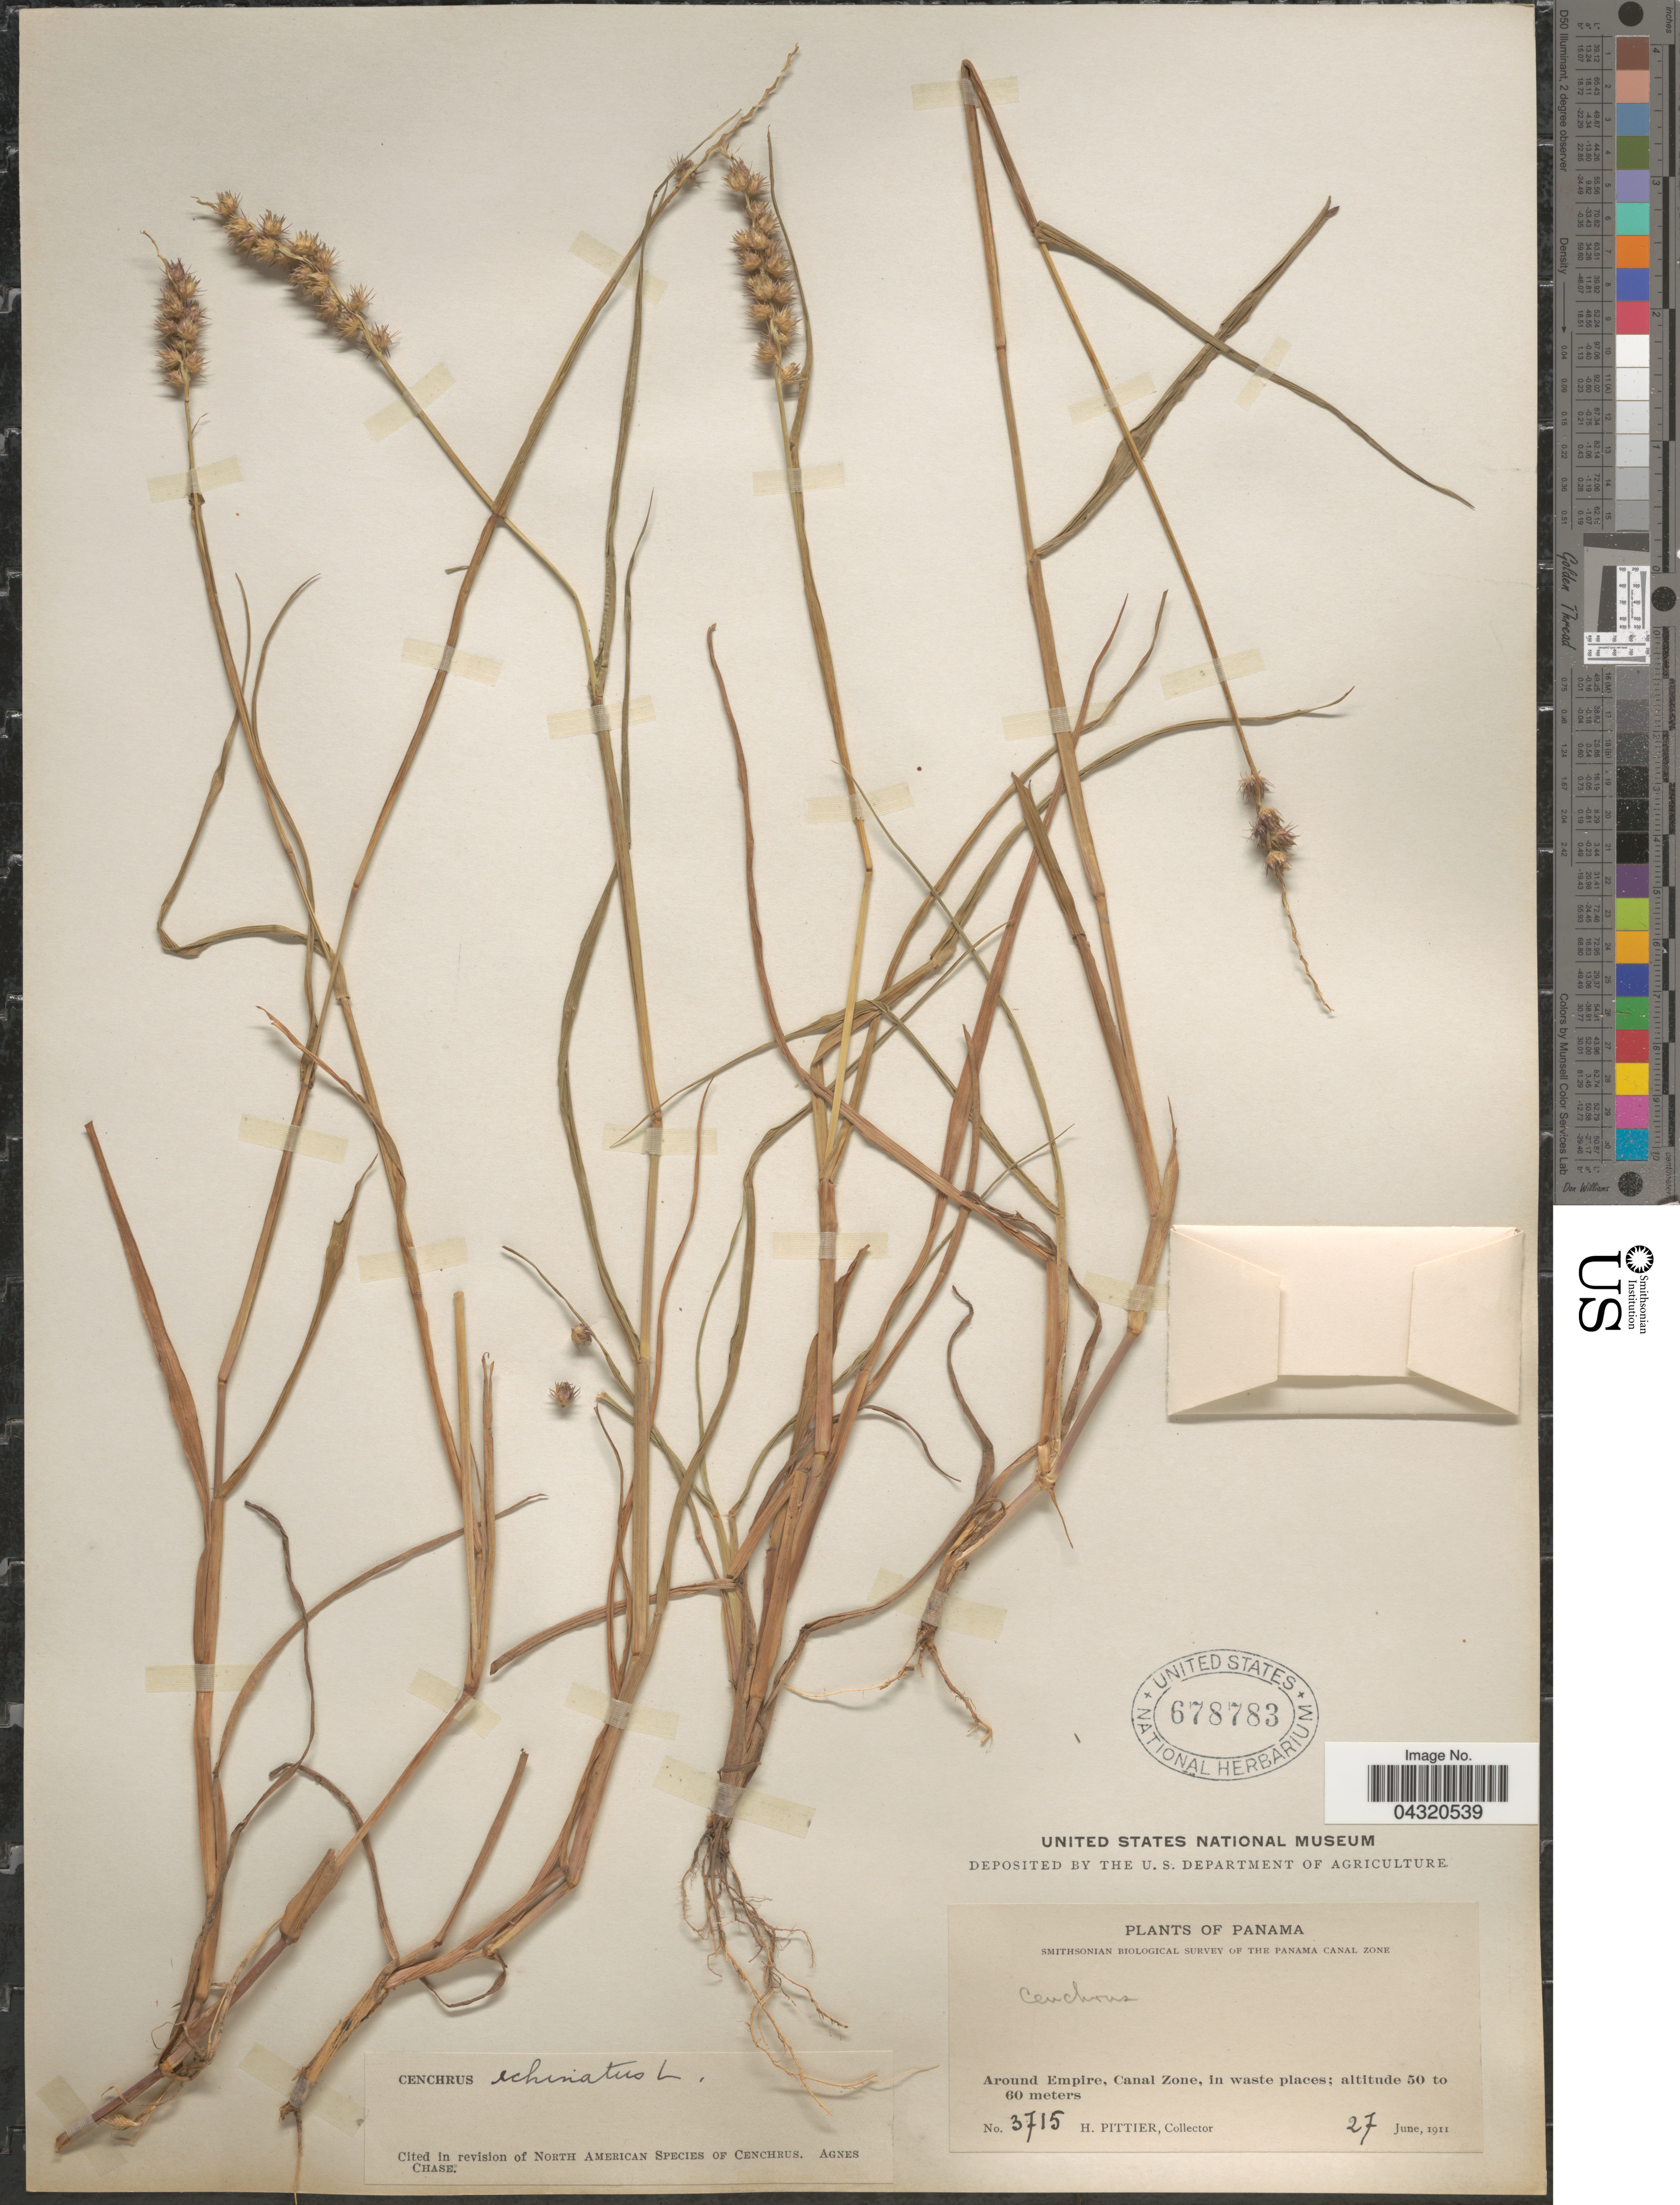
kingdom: Plantae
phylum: Tracheophyta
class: Liliopsida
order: Poales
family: Poaceae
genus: Cenchrus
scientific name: Cenchrus echinatus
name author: L.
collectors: H. F. Pittier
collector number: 3715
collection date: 1911-06-27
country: Panama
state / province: Colón / Panamá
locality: Smithsonian Biological Survey of the Panama Canal Zone. Around Empire, Canal Zone.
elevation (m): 50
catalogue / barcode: US 678783